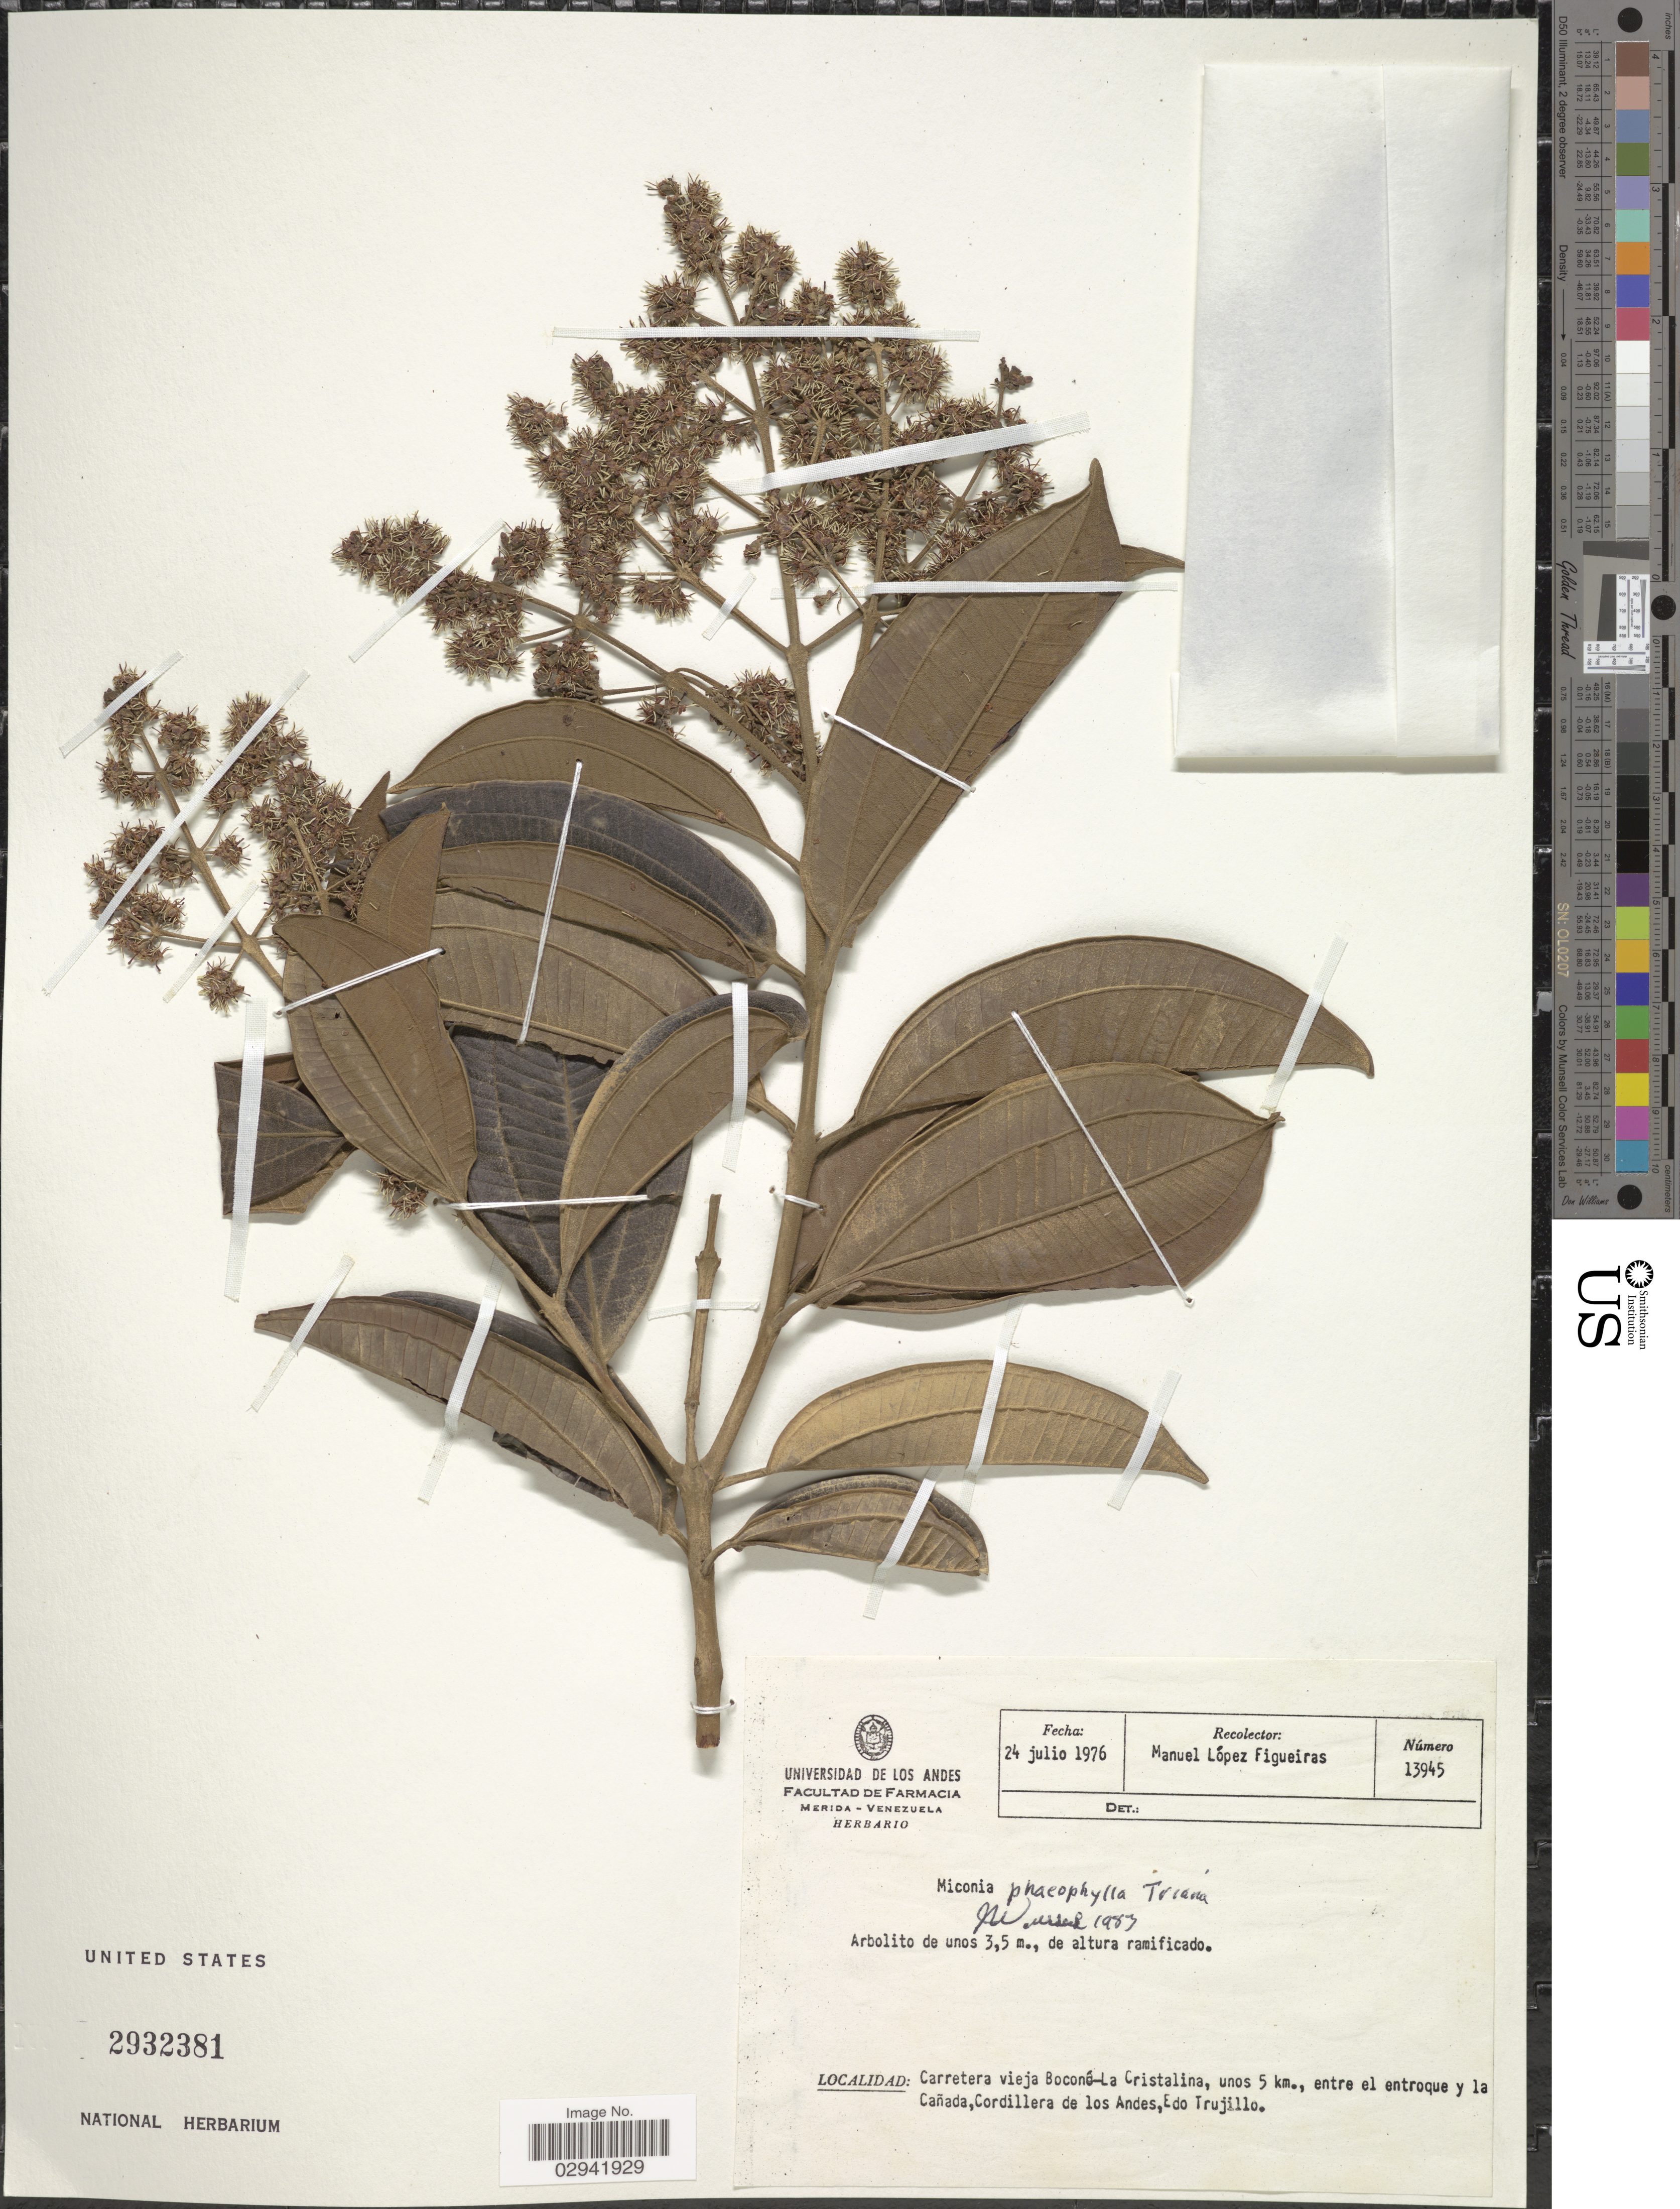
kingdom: Plantae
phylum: Tracheophyta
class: Magnoliopsida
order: Myrtales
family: Melastomataceae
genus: Miconia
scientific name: Miconia phaeophylla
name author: Triana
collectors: M. López Figueiras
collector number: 13945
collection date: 1976-07-24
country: Venezuela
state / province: Trujillo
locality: Carretera vieja Boconó-La Cristalina, unos 5 km., entre el entroque y la Cañada, Cordillera de los Andes.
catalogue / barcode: US 2932381